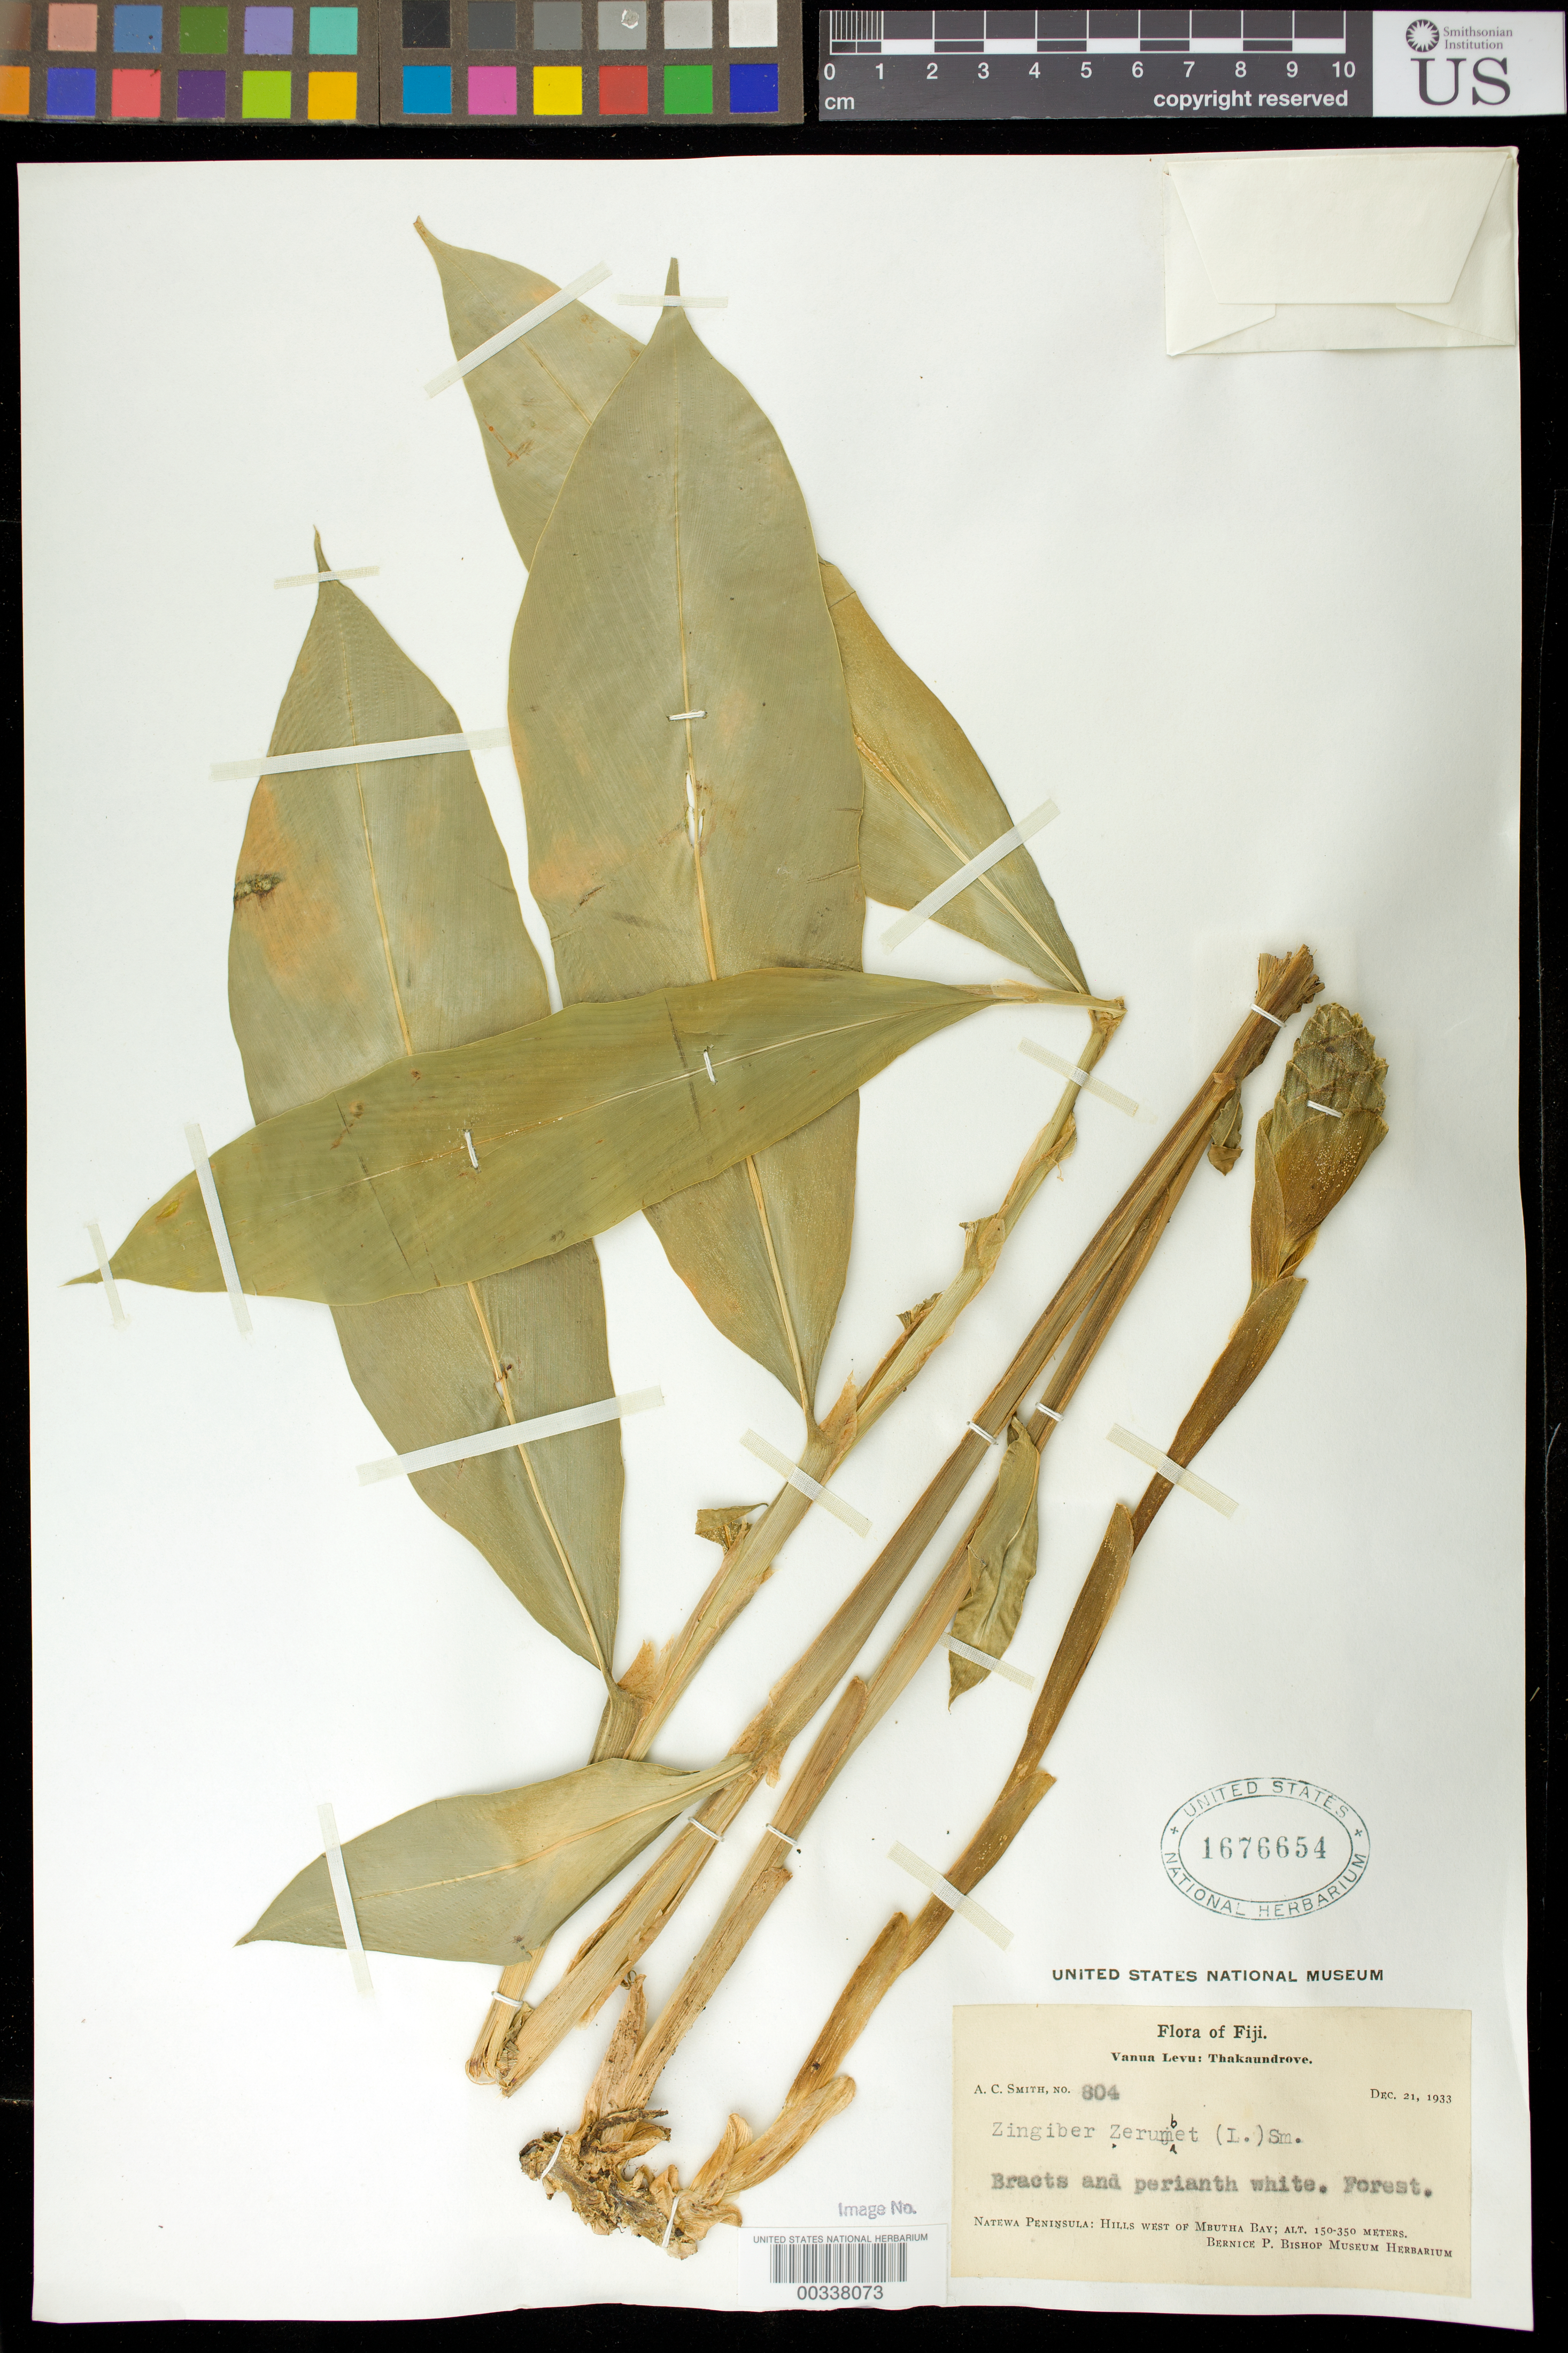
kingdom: Plantae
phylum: Tracheophyta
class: Liliopsida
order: Zingiberales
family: Zingiberaceae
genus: Zingiber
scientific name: Zingiber zerumbet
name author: (L.) Sm.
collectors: A. C. Smith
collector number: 804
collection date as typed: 21 Dec 1933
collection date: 1933-12-21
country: Fiji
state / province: Northern Division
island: Vanua Levu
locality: Thakaundrove, natewa peninsula: hills w of mbutha bay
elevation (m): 150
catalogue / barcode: US 1676654